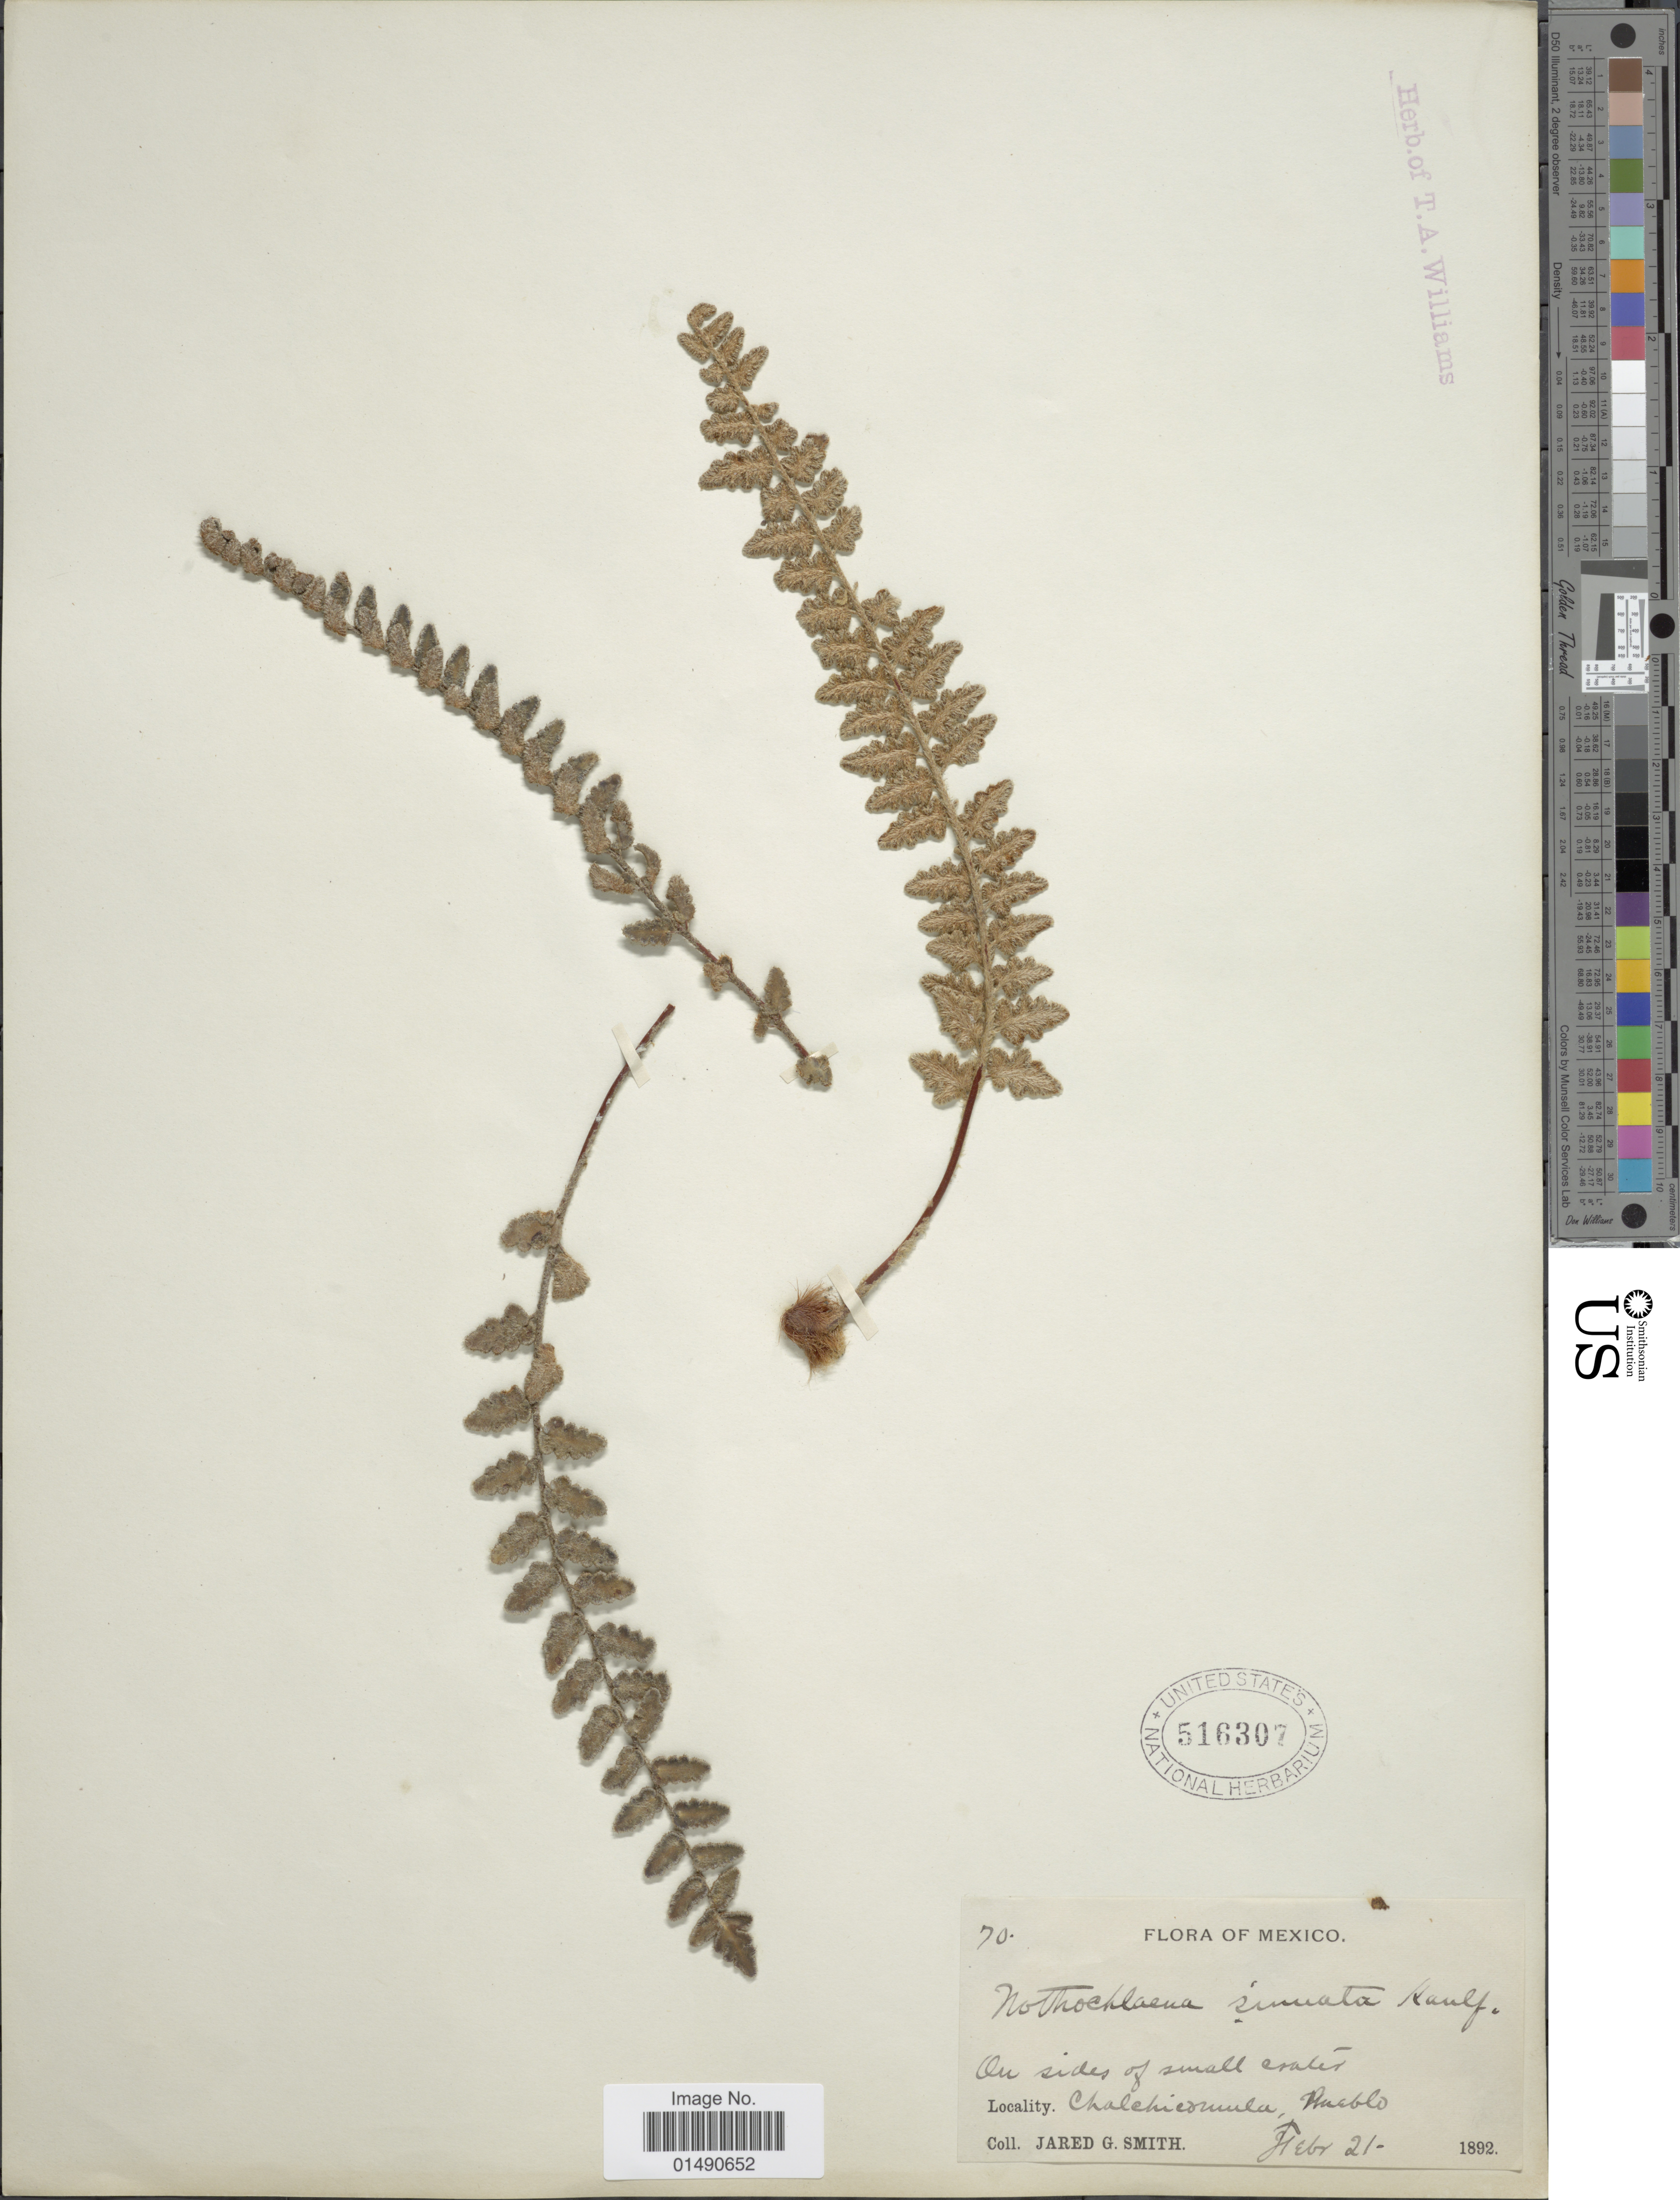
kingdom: Plantae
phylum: Tracheophyta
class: Polypodiopsida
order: Polypodiales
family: Pteridaceae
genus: Astrolepis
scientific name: Astrolepis sinuata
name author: (Lag. ex Sw.) D.M. Benham & Windham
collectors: J. G. Smith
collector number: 70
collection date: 1892-02-21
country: Mexico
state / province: Puebla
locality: Chalchicomula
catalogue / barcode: US 516307